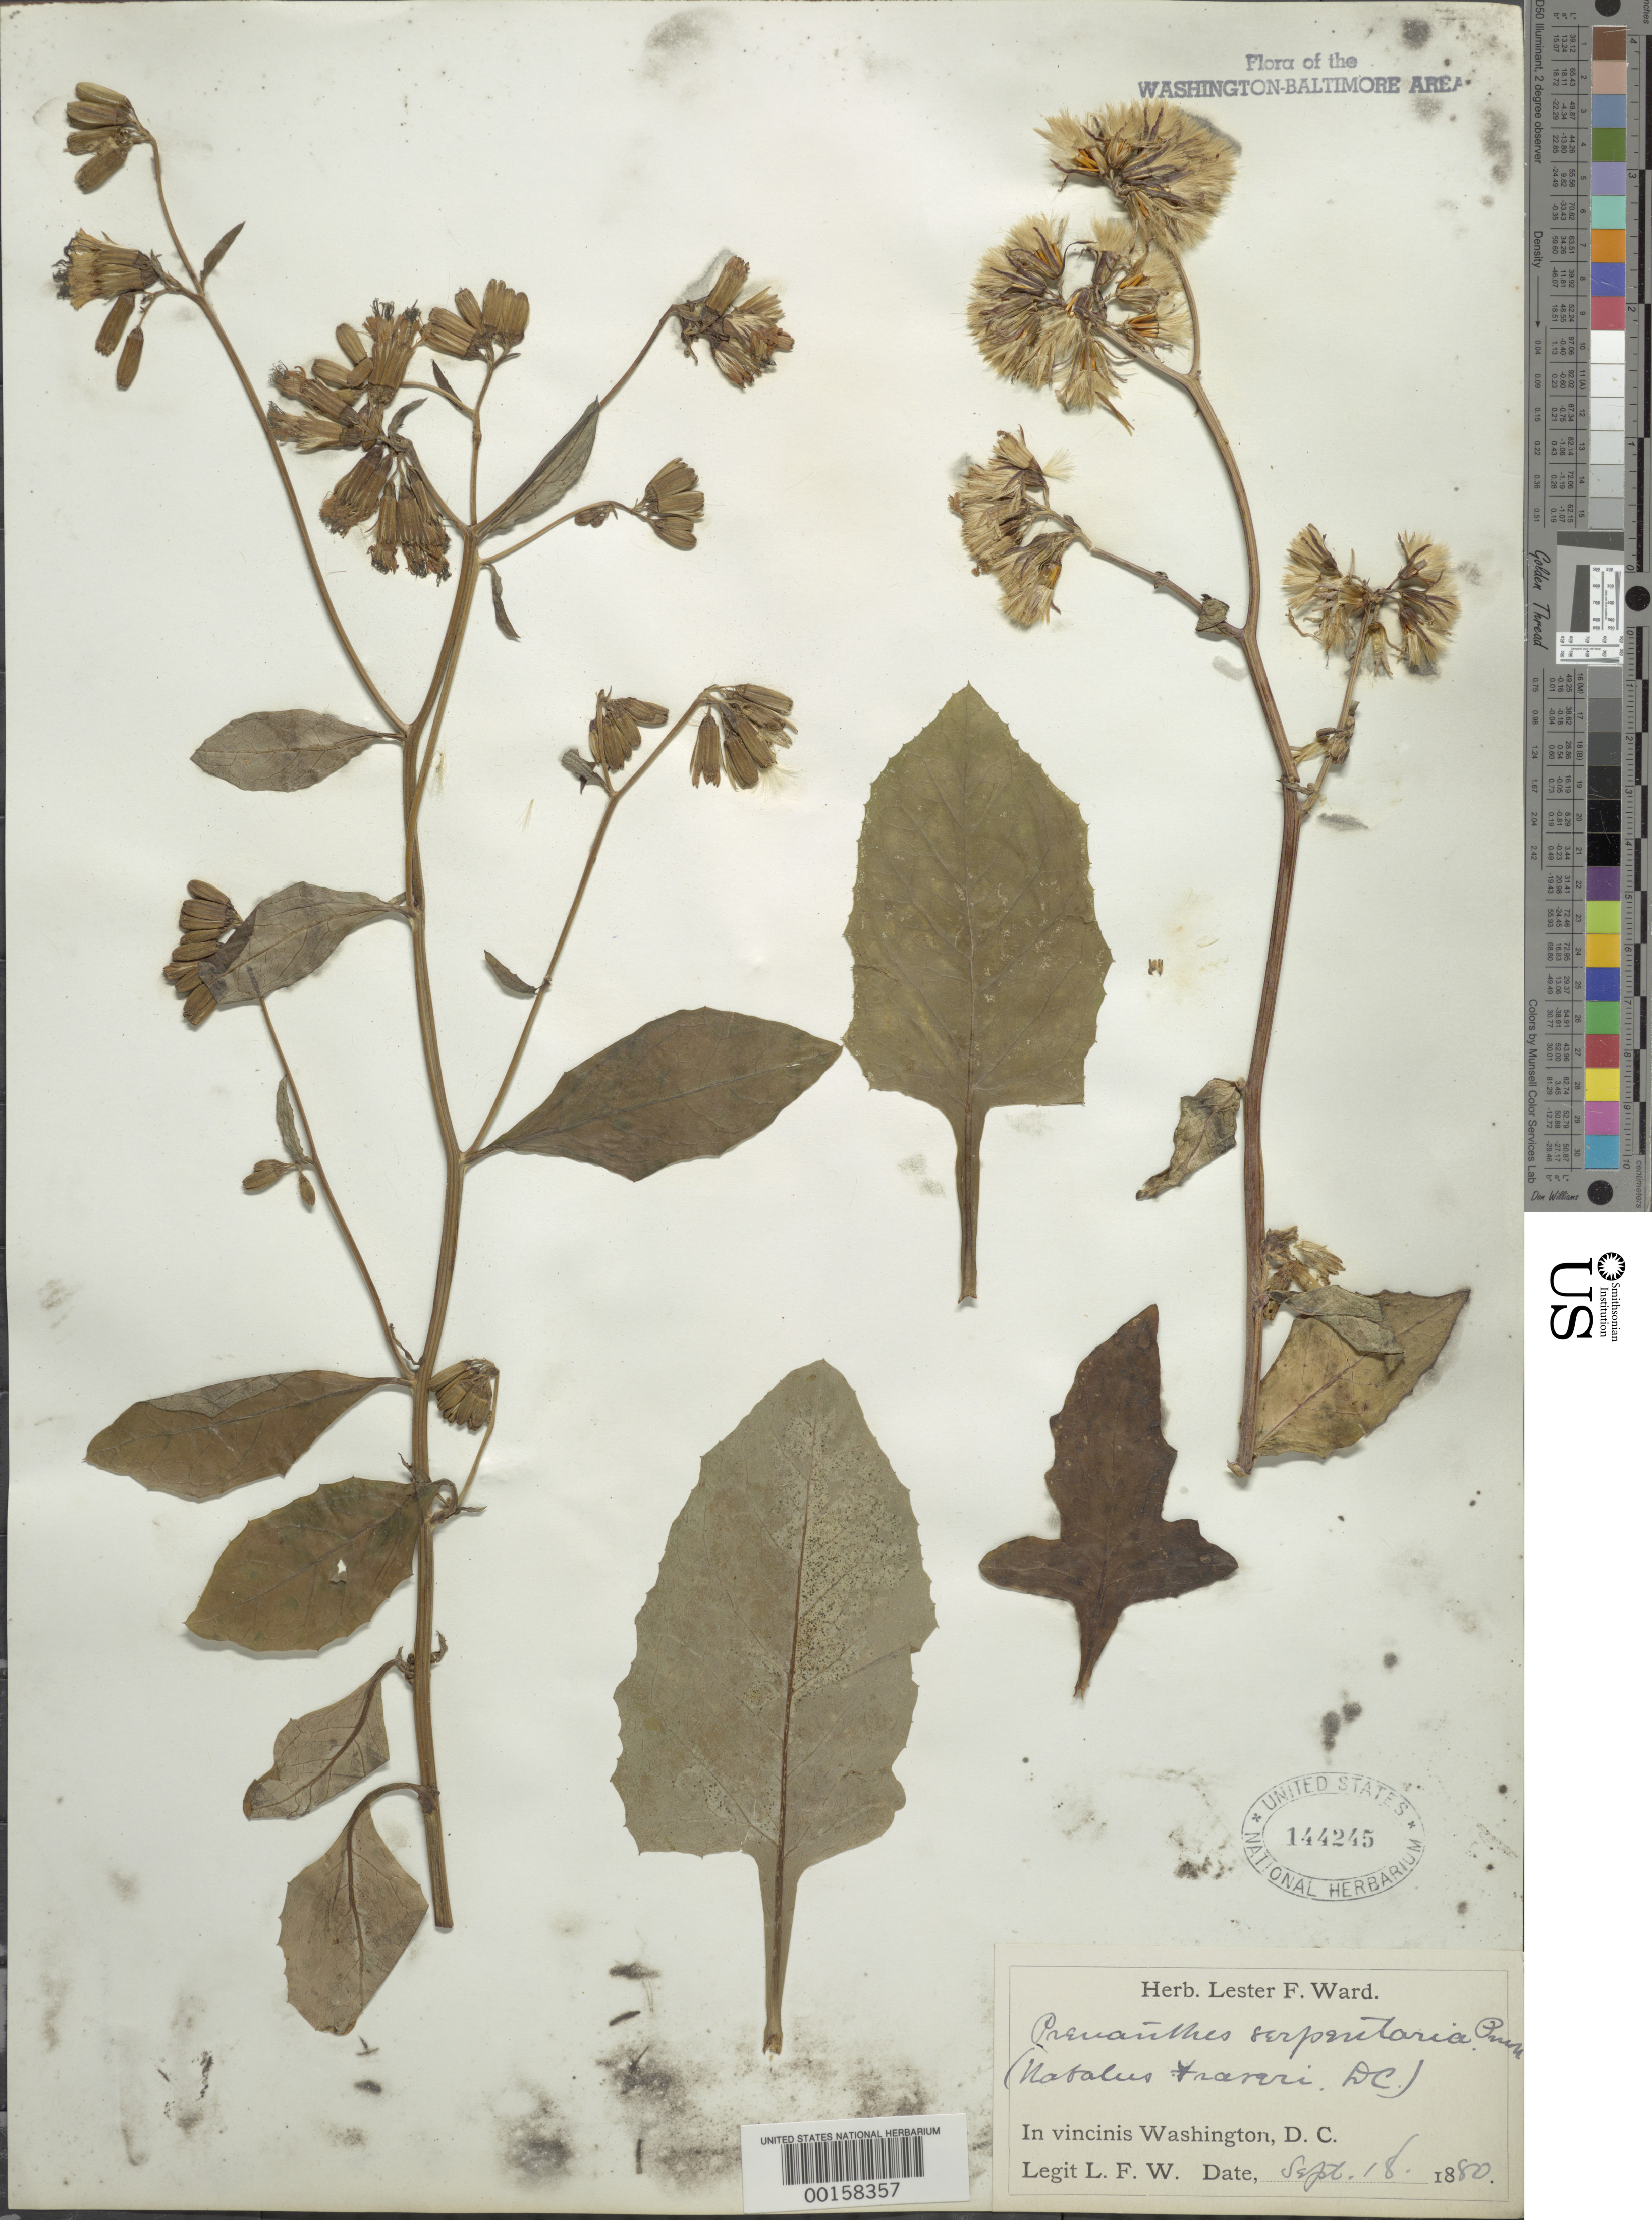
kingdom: Plantae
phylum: Tracheophyta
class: Magnoliopsida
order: Asterales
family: Asteraceae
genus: Nabalus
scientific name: Nabalus serpentarius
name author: (Pursh) Hook.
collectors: L. F. Ward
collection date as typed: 18 Sep 1880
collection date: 1880-09-18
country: United States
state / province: District of Columbia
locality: DC vicinity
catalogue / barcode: US 144245